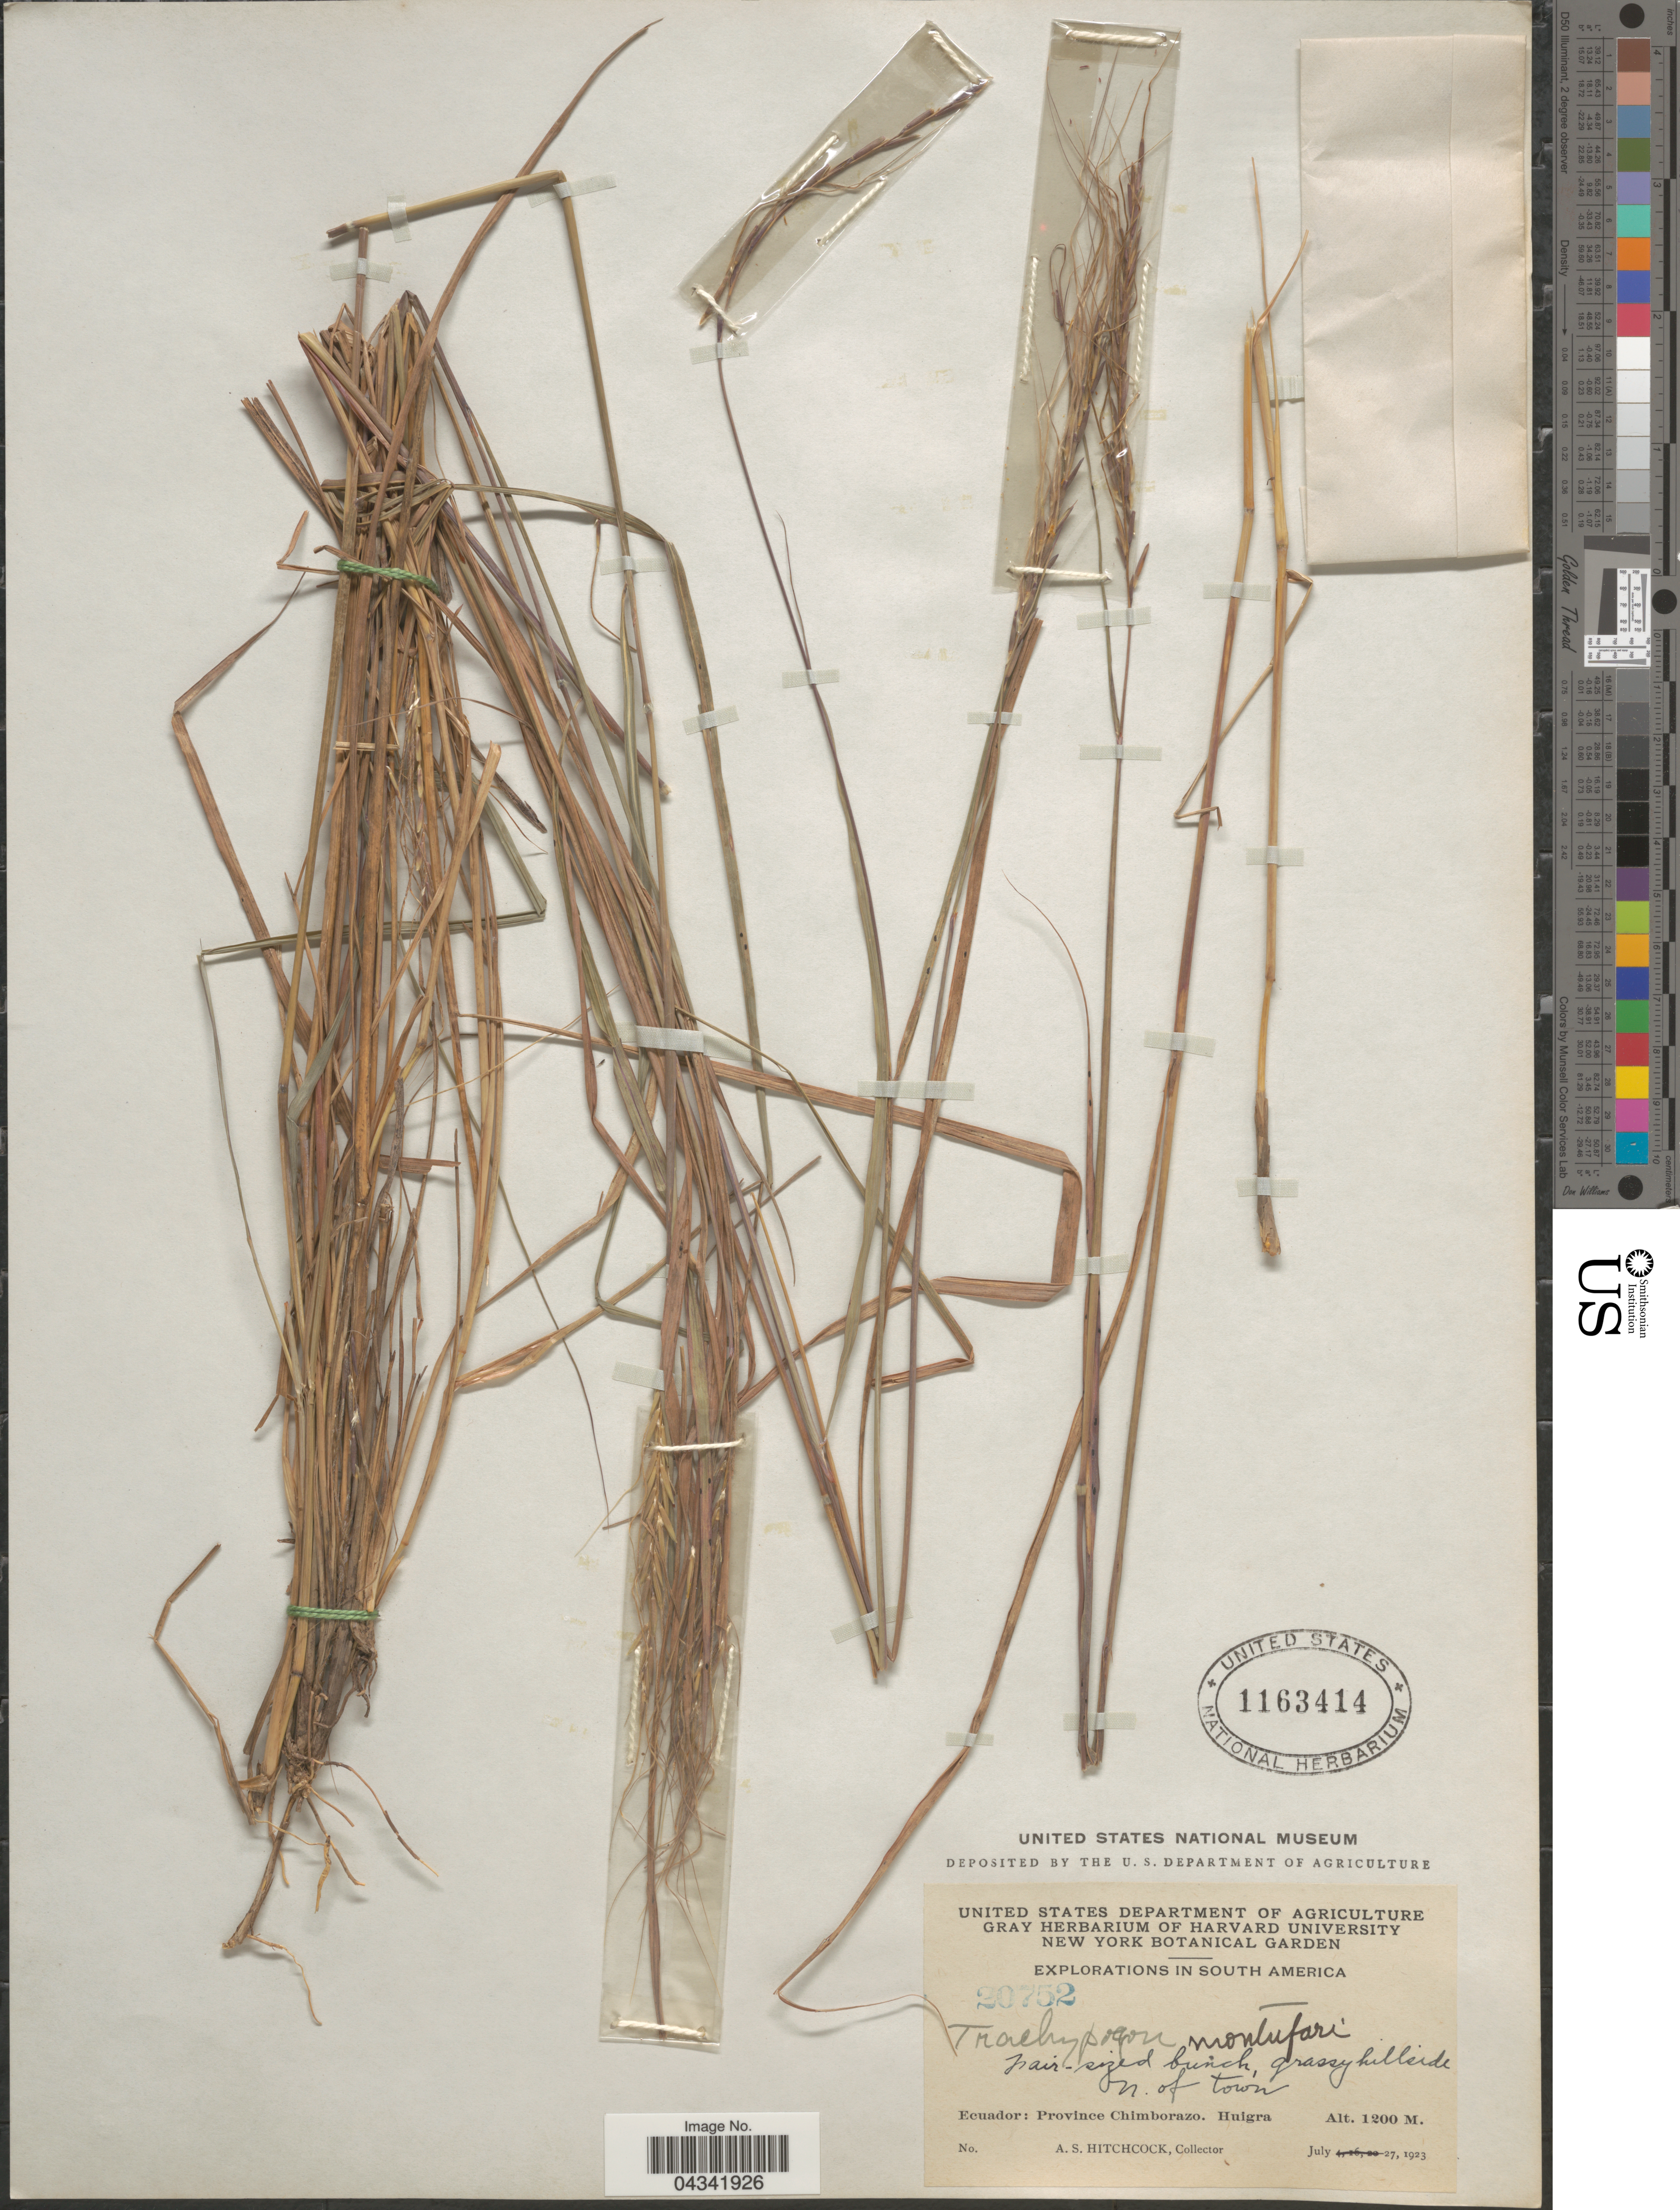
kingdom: Plantae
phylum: Tracheophyta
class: Liliopsida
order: Poales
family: Poaceae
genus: Trachypogon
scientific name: Trachypogon spicatus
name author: (L. f.) Kuntze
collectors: A. S. Hitchcock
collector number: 20752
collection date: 1923-07-27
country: Ecuador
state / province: Chimborazo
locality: Explorations in South America. Huigra.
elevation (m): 1200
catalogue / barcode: US 1163414